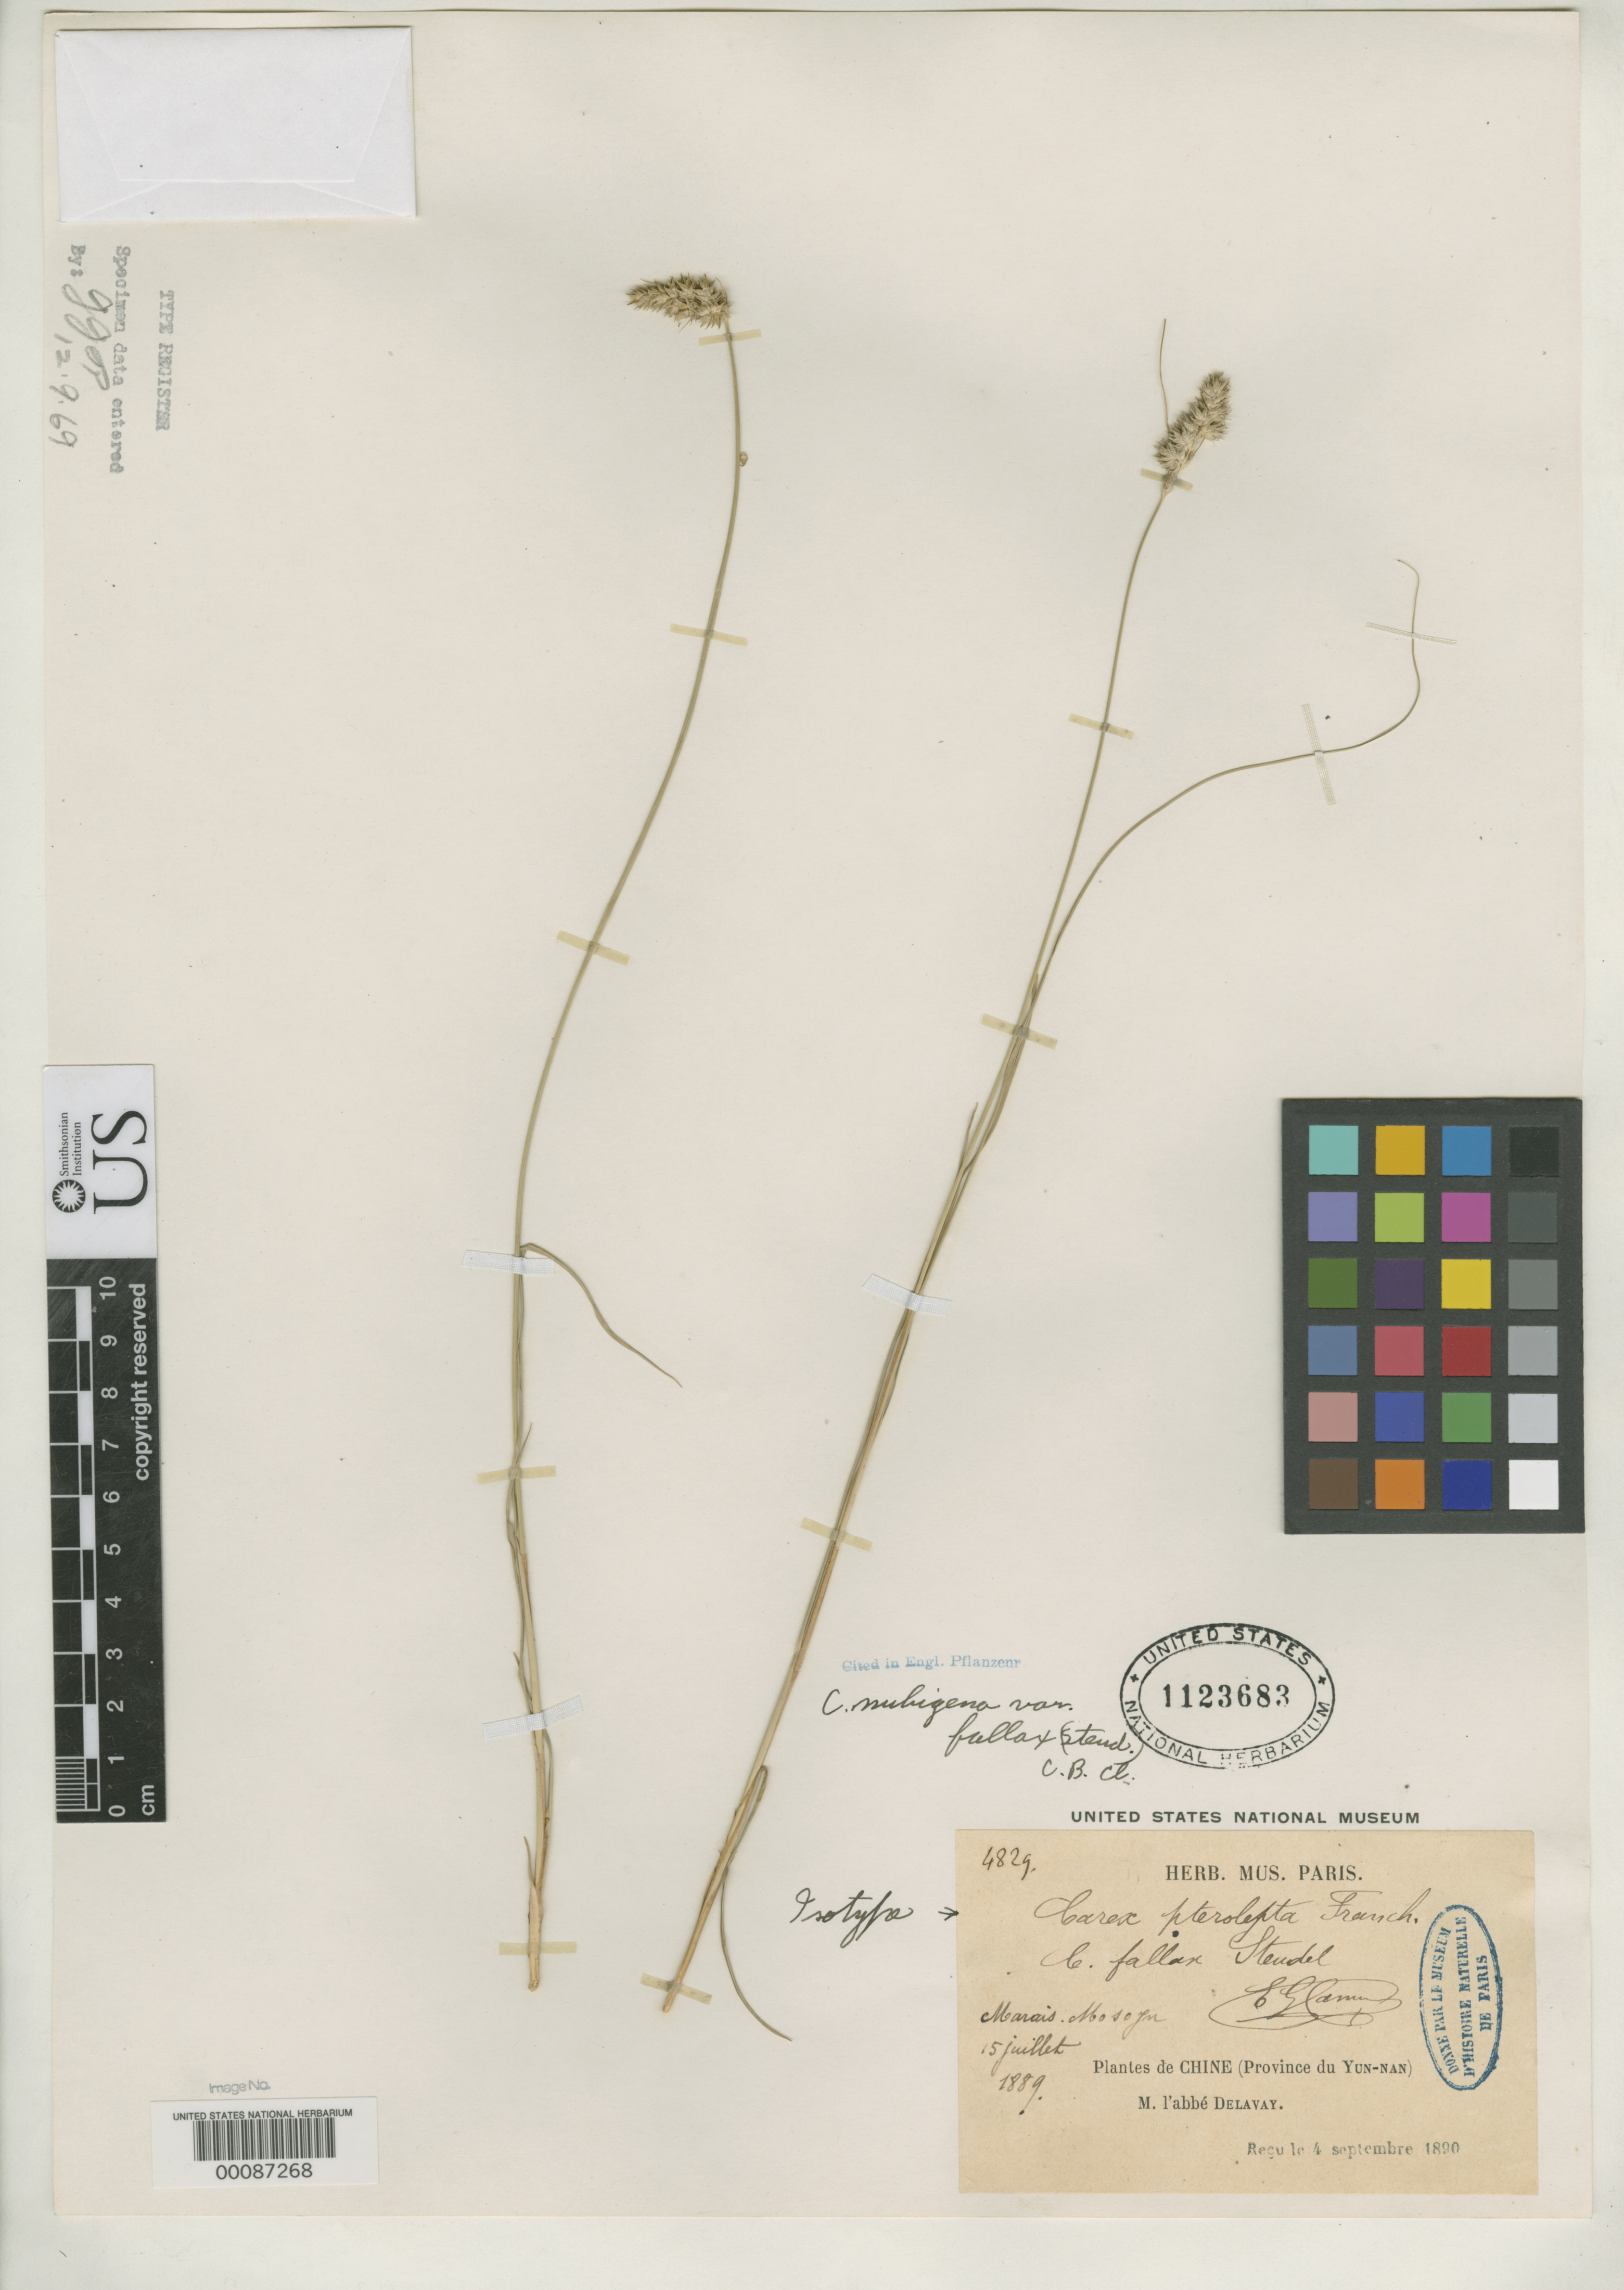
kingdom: Plantae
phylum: Tracheophyta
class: Liliopsida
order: Poales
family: Cyperaceae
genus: Carex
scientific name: Carex pterolepta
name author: Franch.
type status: Isotype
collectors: P. Delavay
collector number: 4829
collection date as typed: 15 Jul 1889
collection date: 1889-07-15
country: China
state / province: Yunnan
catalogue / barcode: US 1123683